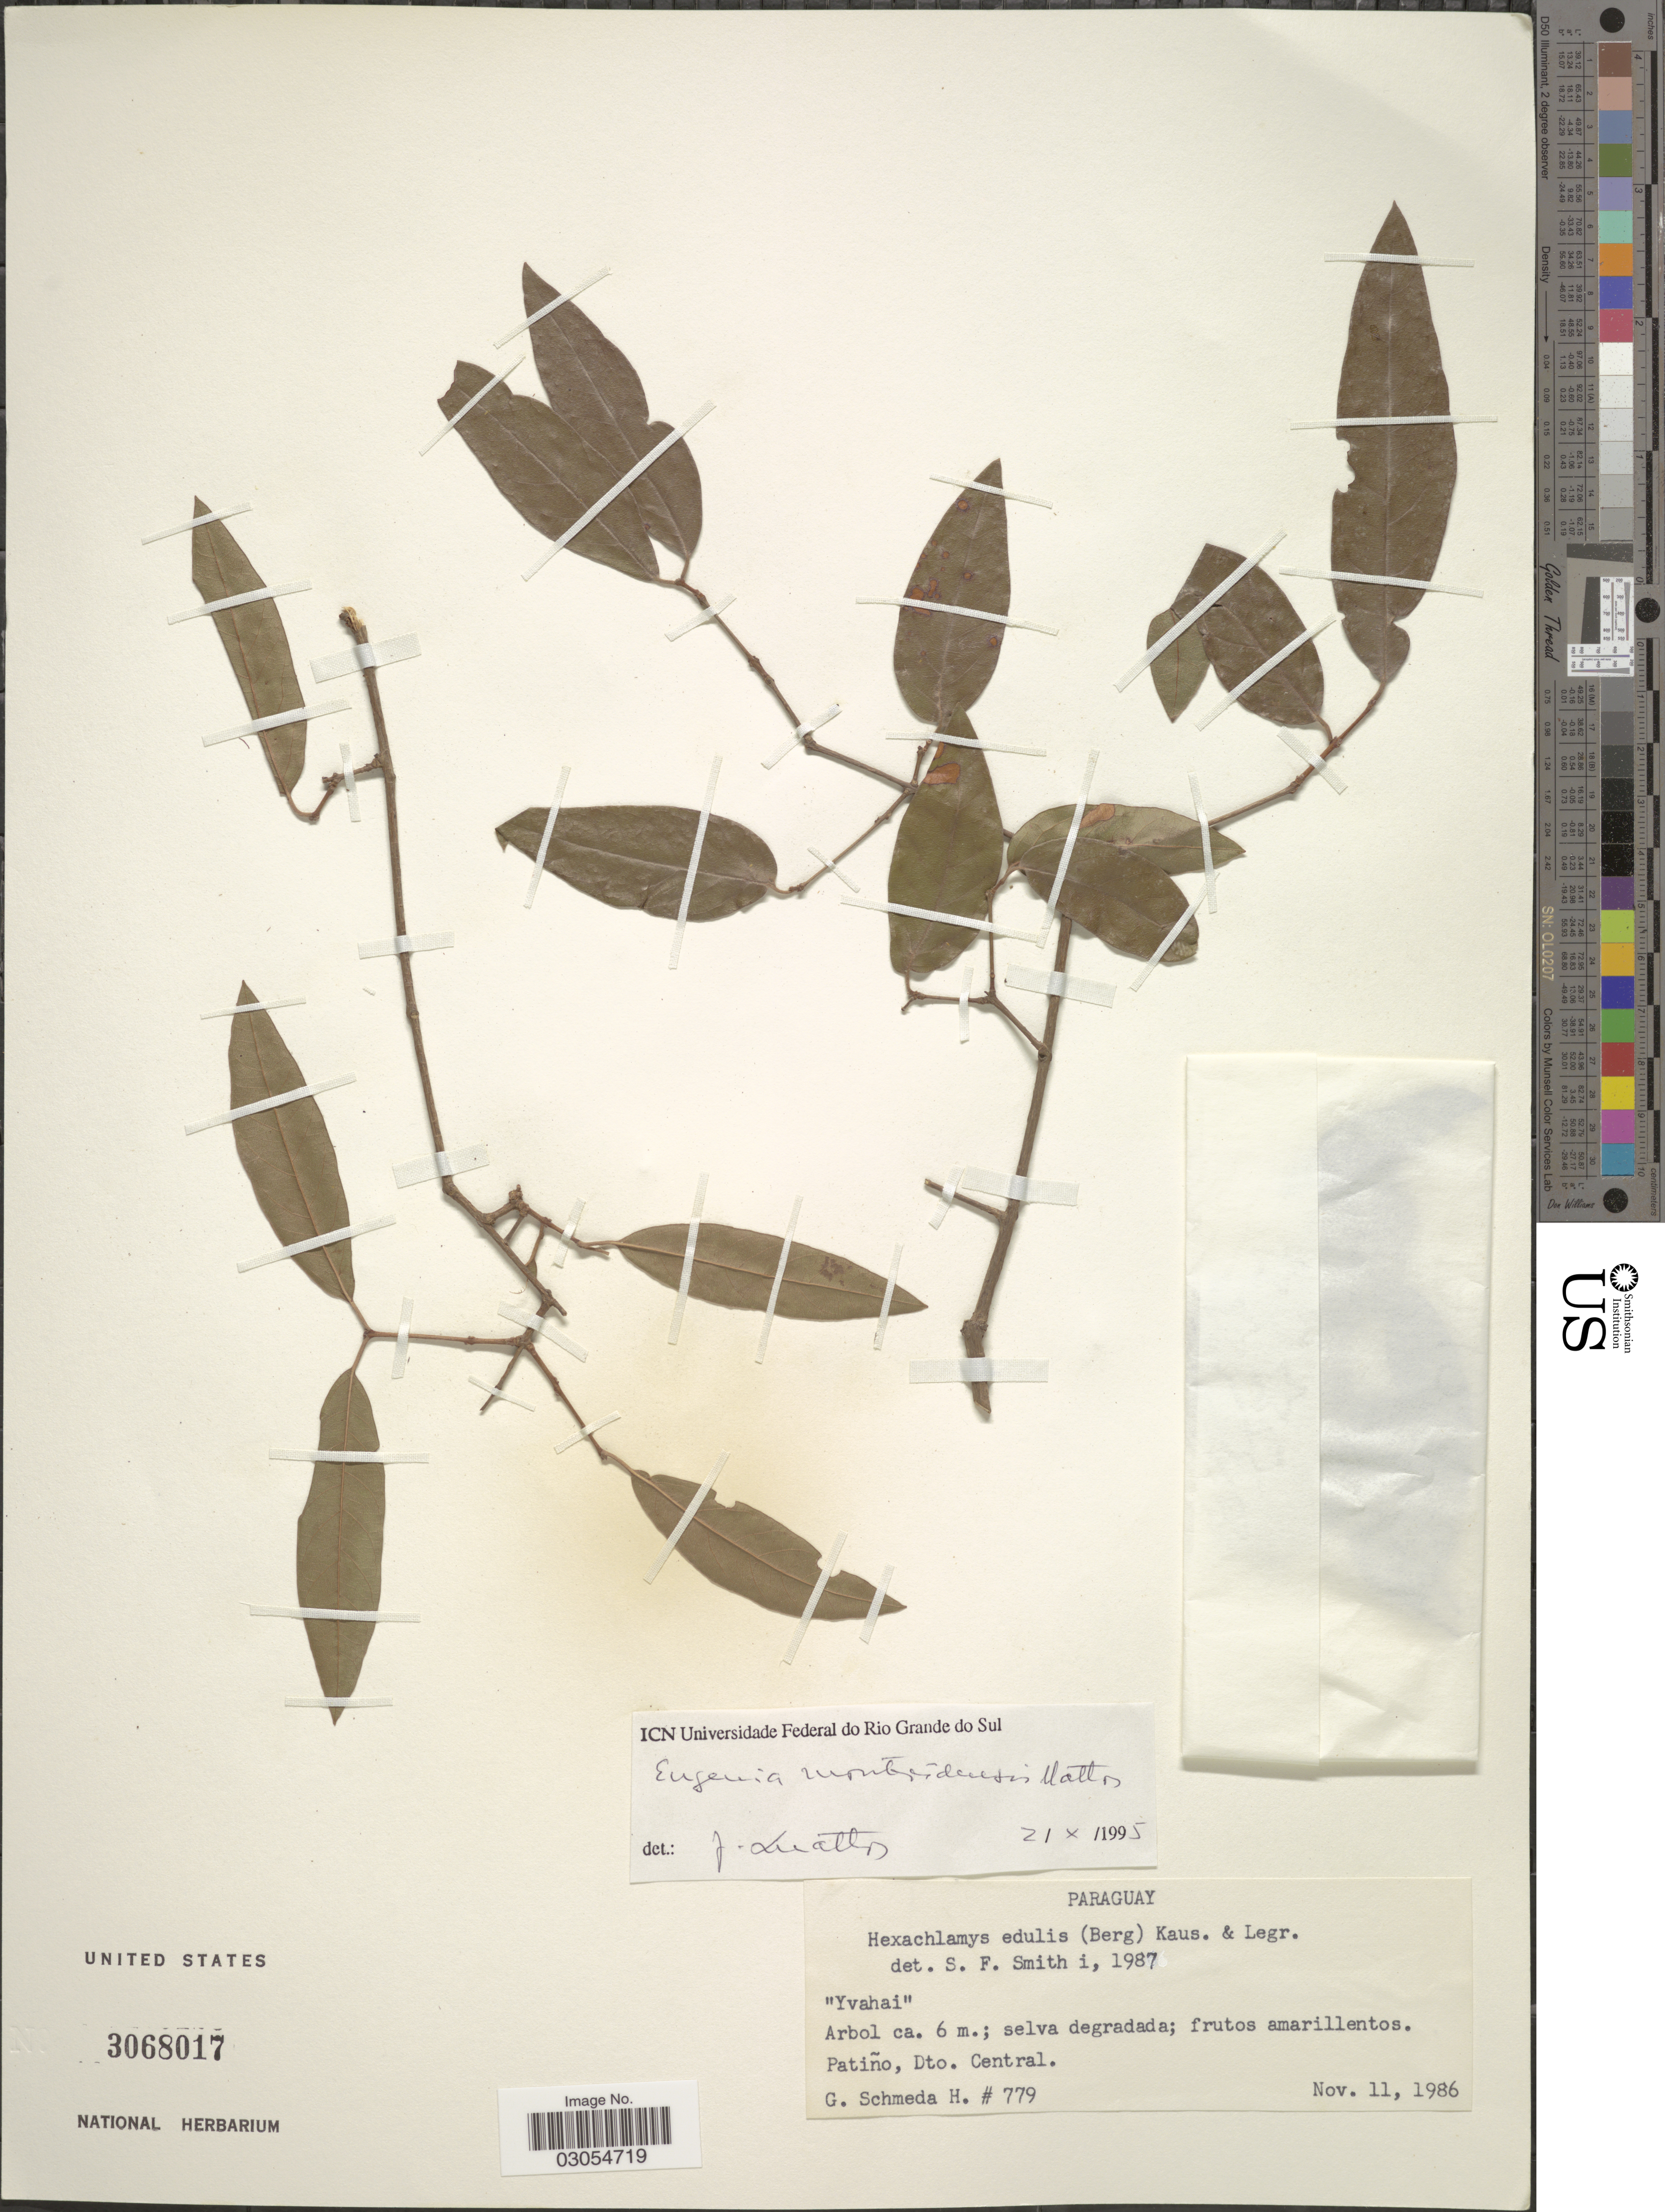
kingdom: Plantae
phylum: Tracheophyta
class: Magnoliopsida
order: Myrtales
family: Myrtaceae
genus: Eugenia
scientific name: Eugenia myrcianthes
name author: Nied.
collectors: G. Schmeda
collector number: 779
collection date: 1986-11-11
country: Paraguay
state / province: Central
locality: Patiño, Dto. Central.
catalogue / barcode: US 3068017